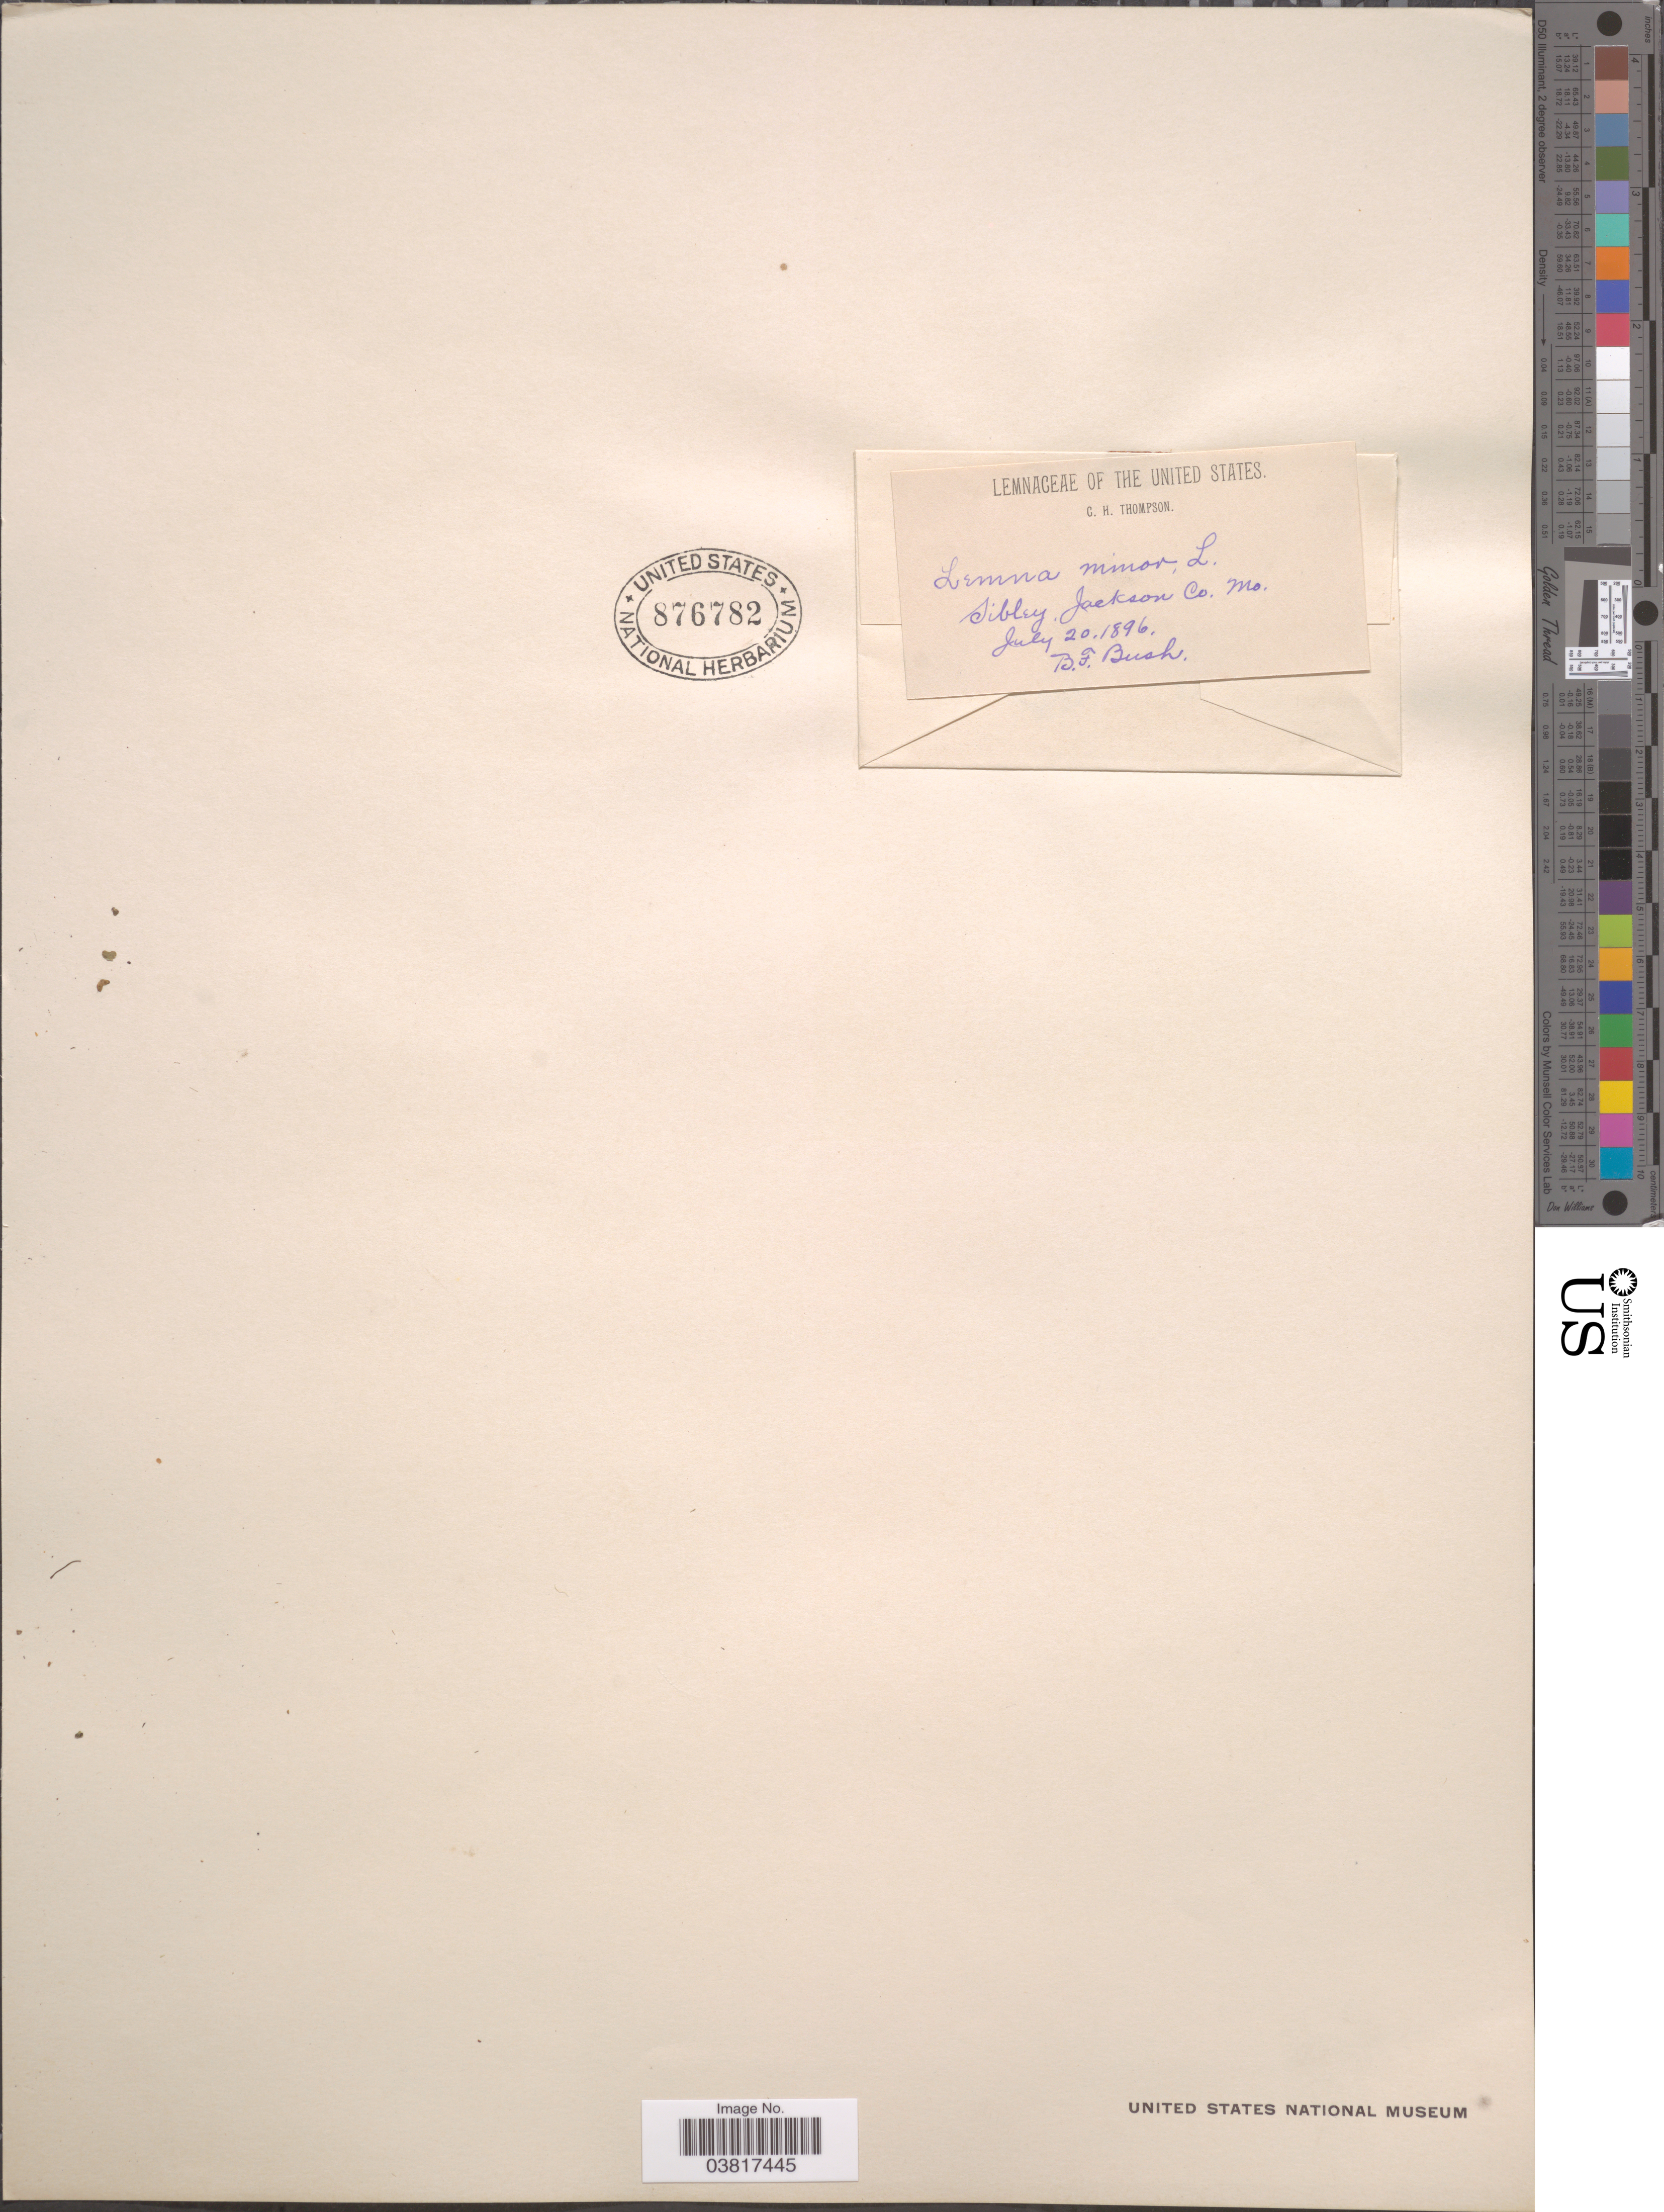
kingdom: Plantae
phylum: Tracheophyta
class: Liliopsida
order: Alismatales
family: Araceae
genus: Lemna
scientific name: Lemna minor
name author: L.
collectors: B. F. Bush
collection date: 1896-07-20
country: United States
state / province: Missouri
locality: Sibley, Jackson Co.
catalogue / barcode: US 876782